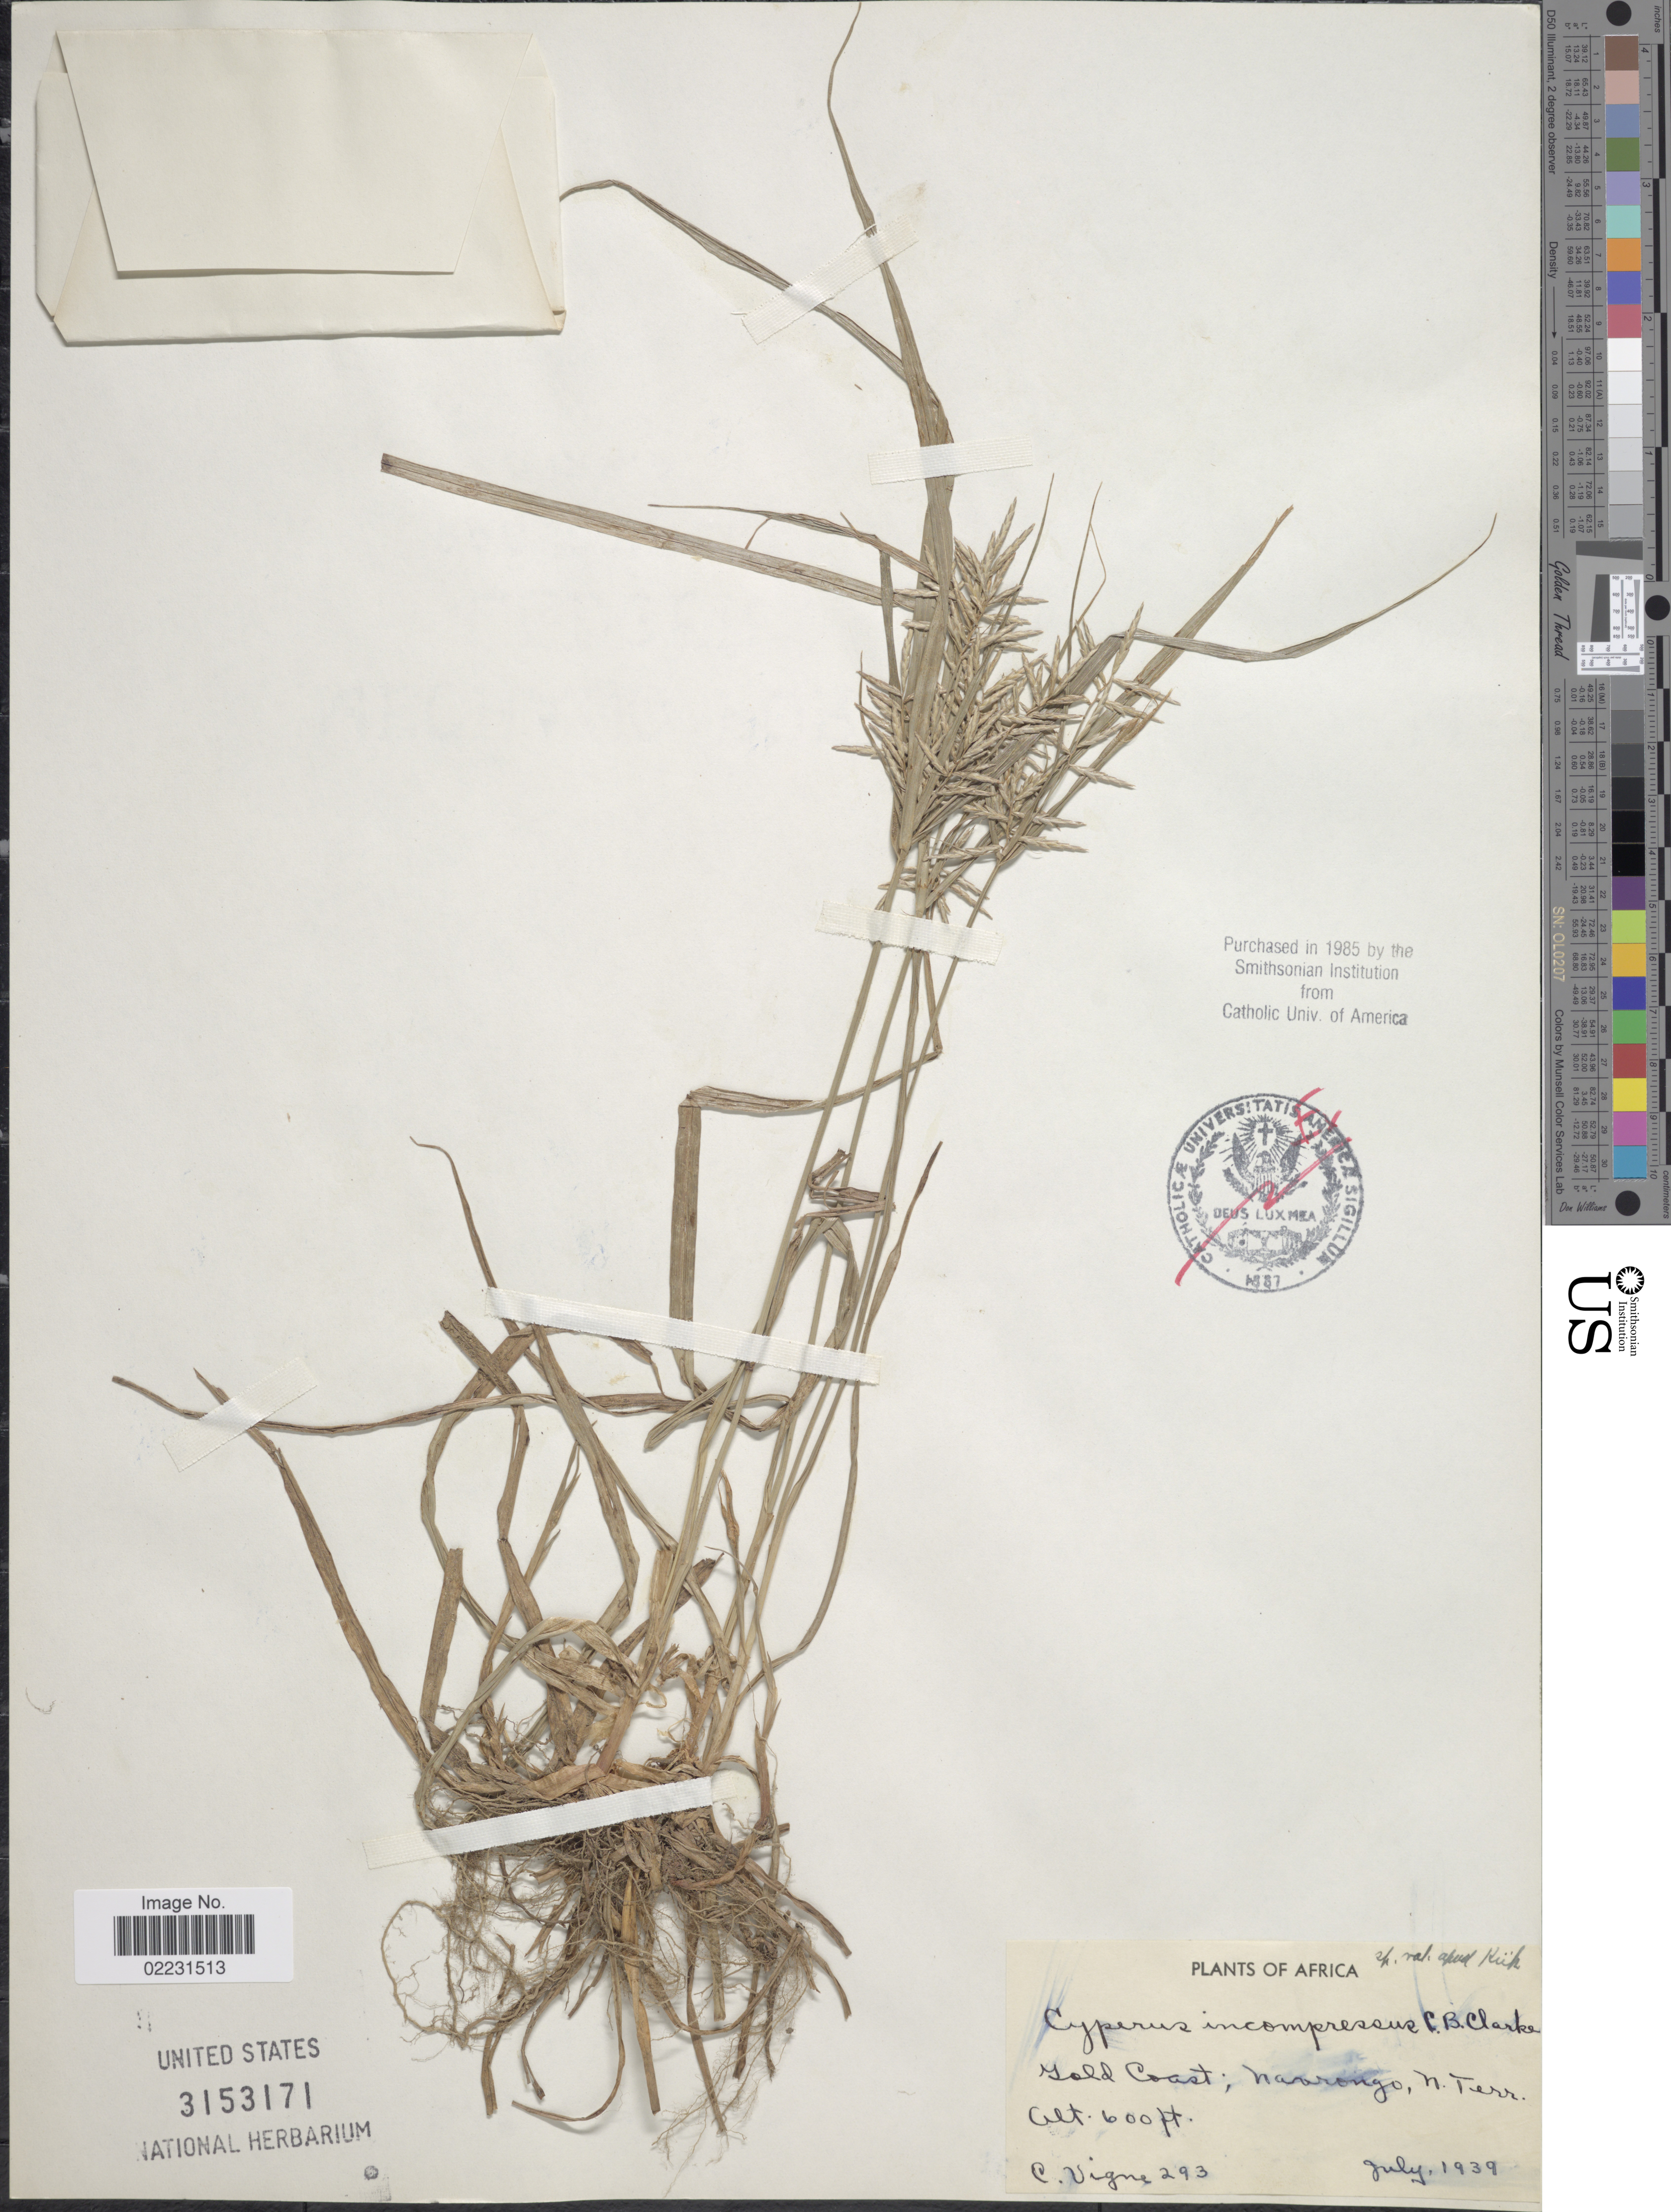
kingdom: Plantae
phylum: Tracheophyta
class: Liliopsida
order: Poales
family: Cyperaceae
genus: Cyperus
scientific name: Cyperus incompressus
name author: C.B. Clarke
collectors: C. Vigne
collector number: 293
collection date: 1939-07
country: Ghana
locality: Gold Coast; Navrongo, N. Terr.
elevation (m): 183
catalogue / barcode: US 3153171